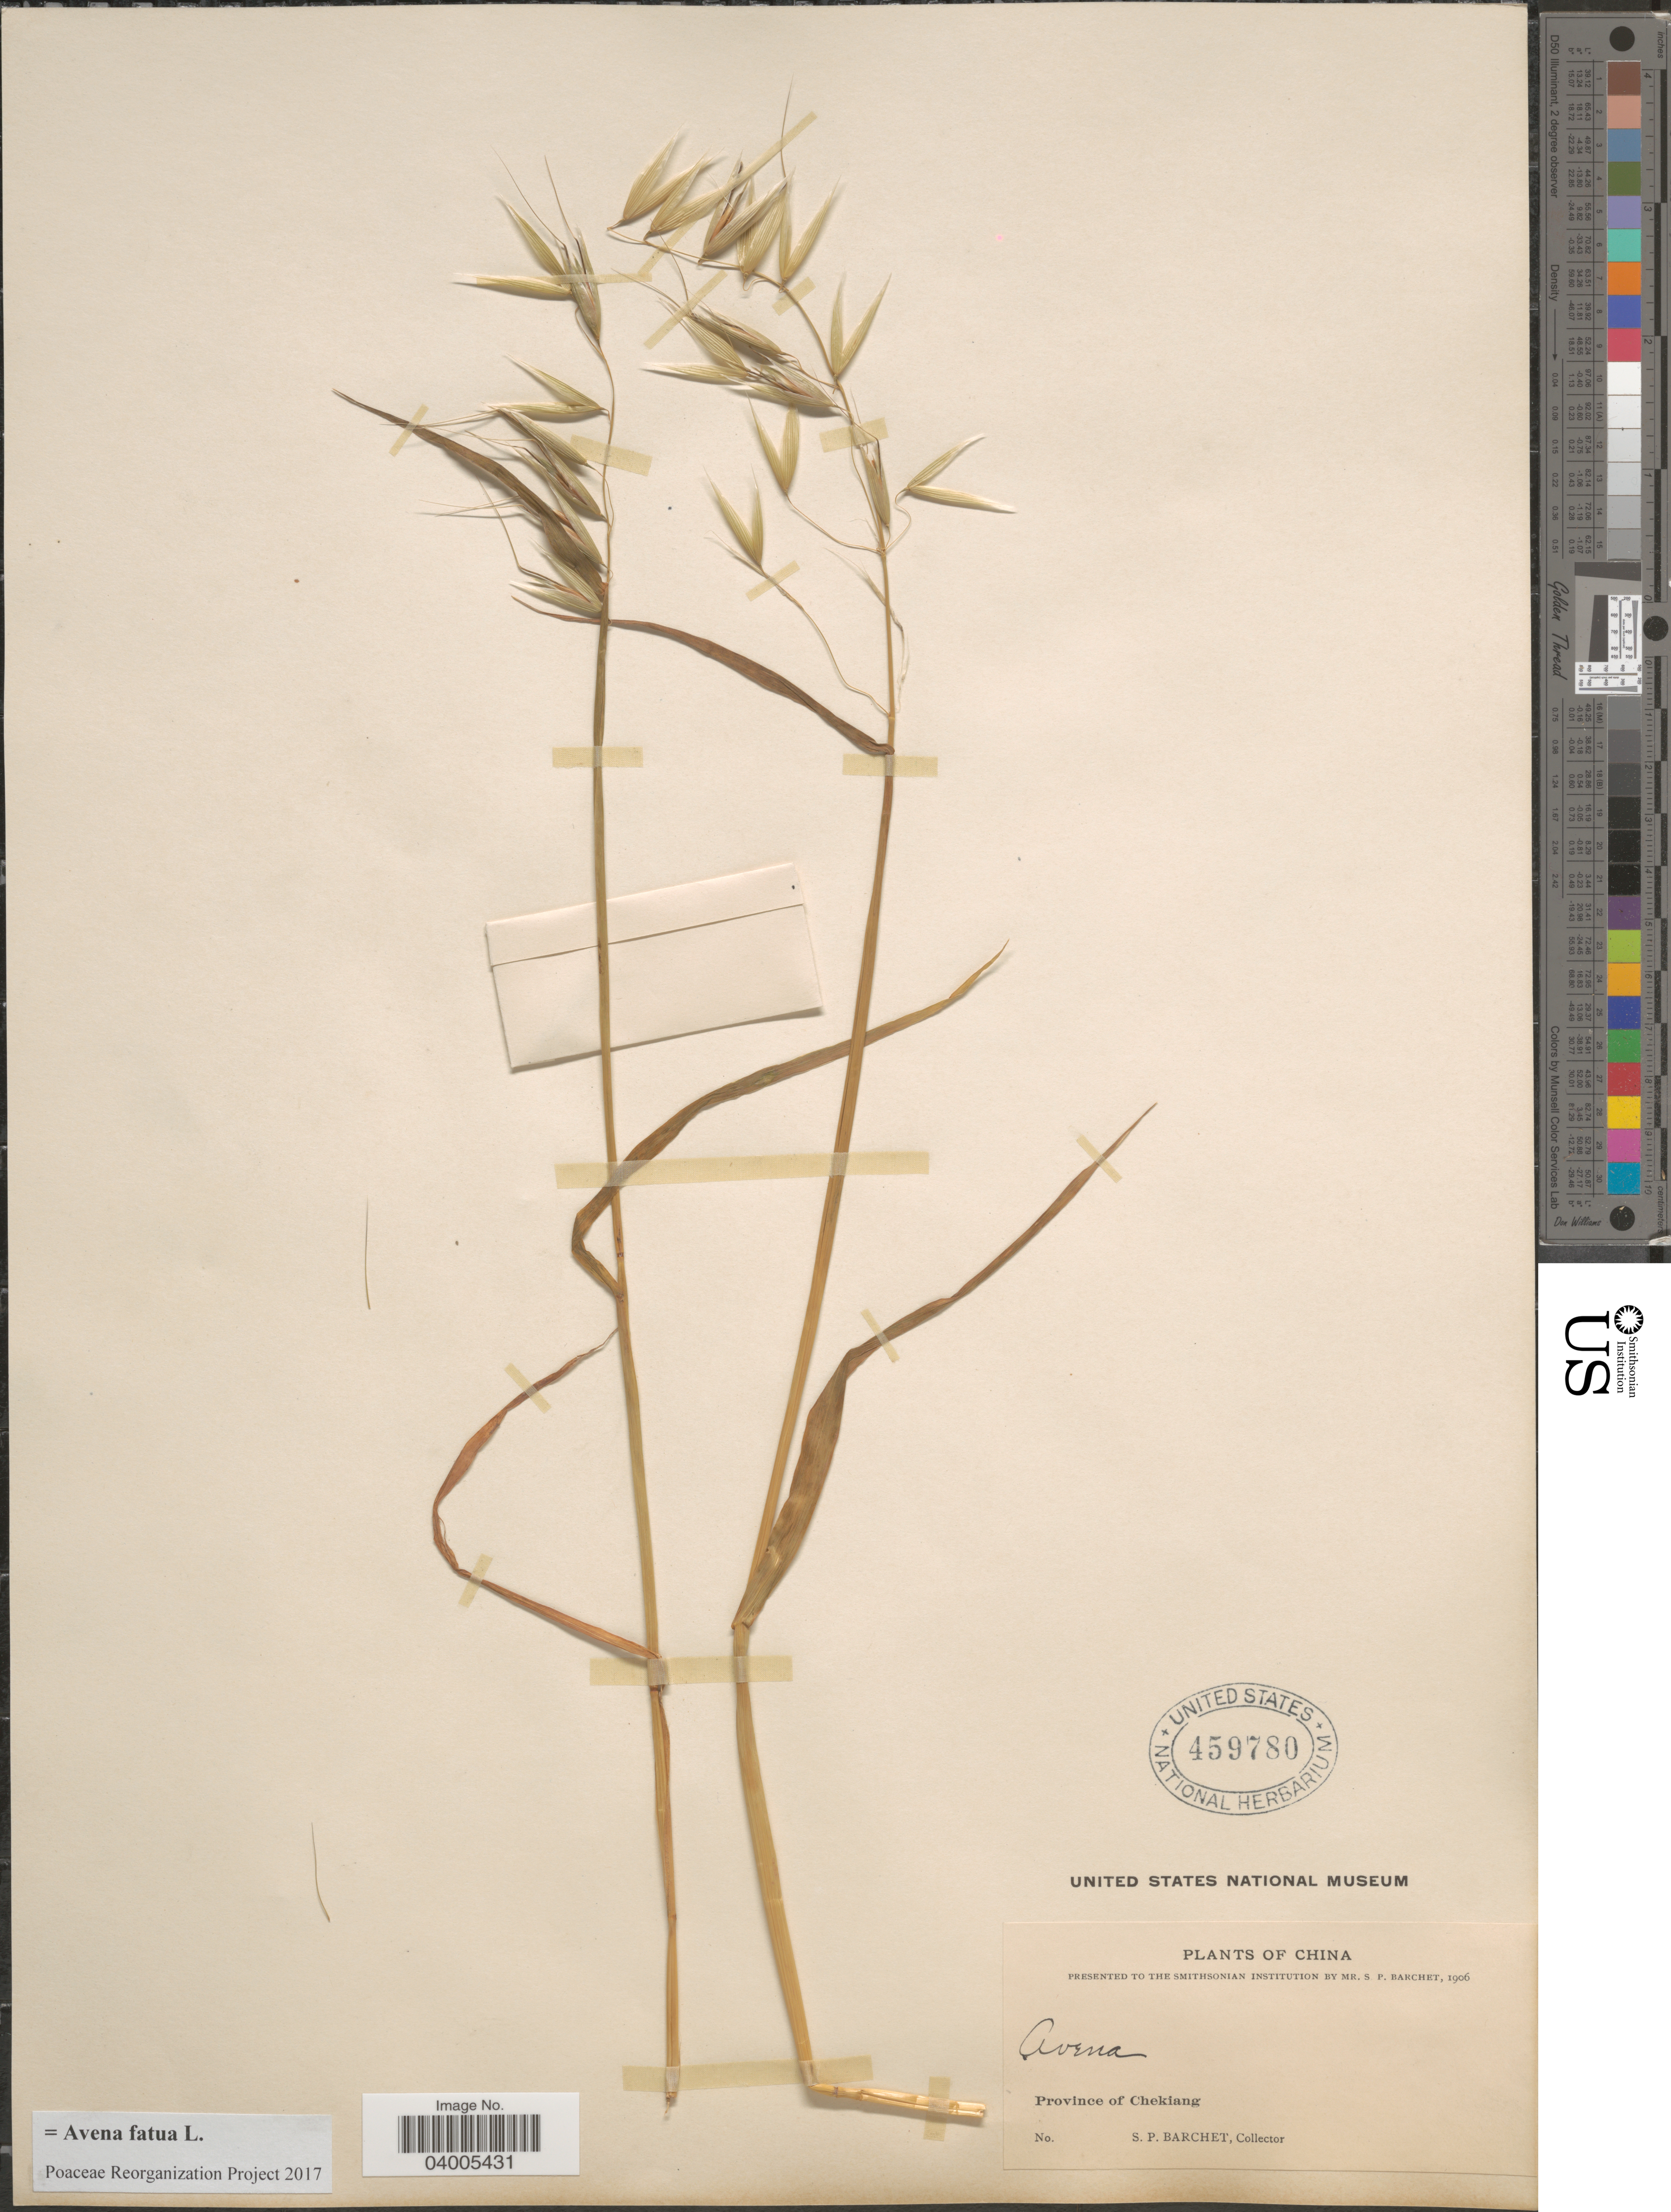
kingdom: Plantae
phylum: Tracheophyta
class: Liliopsida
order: Poales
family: Poaceae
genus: Avena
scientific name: Avena fatua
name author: L.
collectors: S. P. Barchet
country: China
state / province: Zhejiang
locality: Province of Chekiang.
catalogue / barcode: US 459780